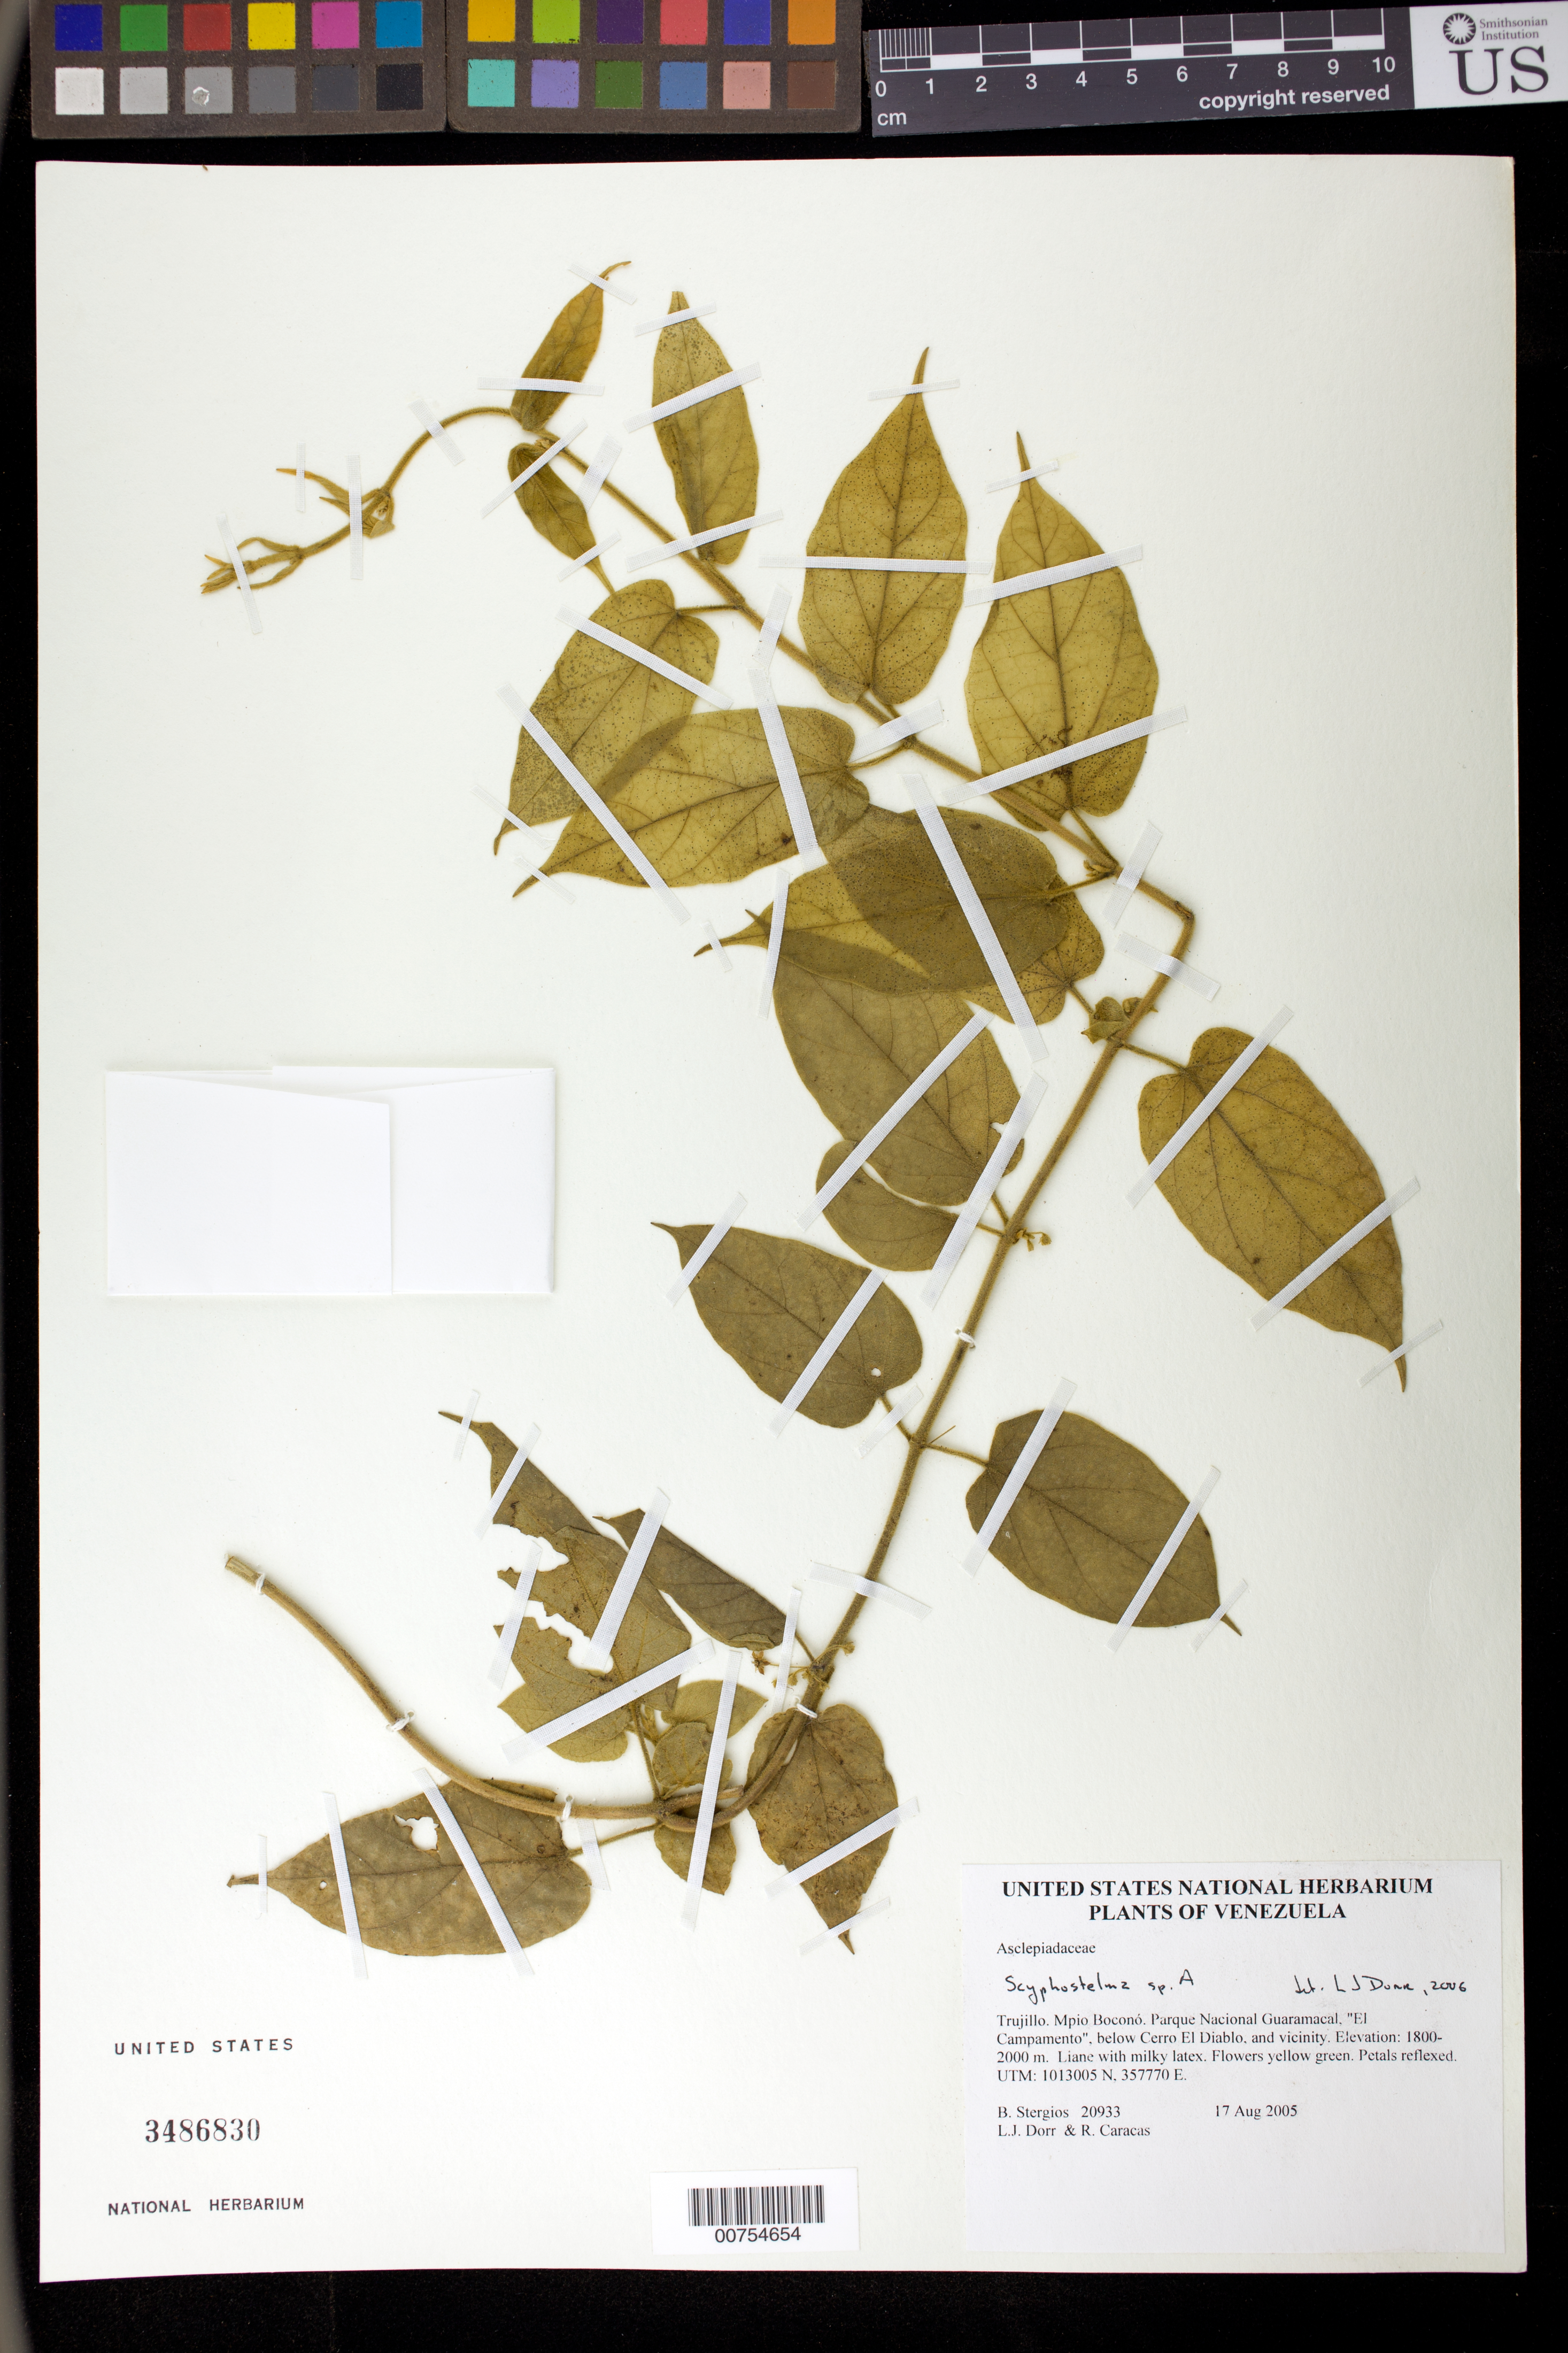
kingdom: Plantae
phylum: Tracheophyta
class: Magnoliopsida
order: Gentianales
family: Apocynaceae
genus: Scyphostelma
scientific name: Scyphostelma carmenaemiliae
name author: (Morillo) Liede & Meve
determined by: Liede-Schumann, Sigrid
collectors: B. G. Stergios, L. J. Dorr & R. Caracas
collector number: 20933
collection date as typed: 17 Aug 2005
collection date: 2005-08-17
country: Venezuela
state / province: Trujillo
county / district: Boconó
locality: Parque Nacional Guaramacal, "El Campamento", below Cerro El Diablo, and vicinity.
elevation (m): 1800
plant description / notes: PORT, US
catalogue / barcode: US 3486830